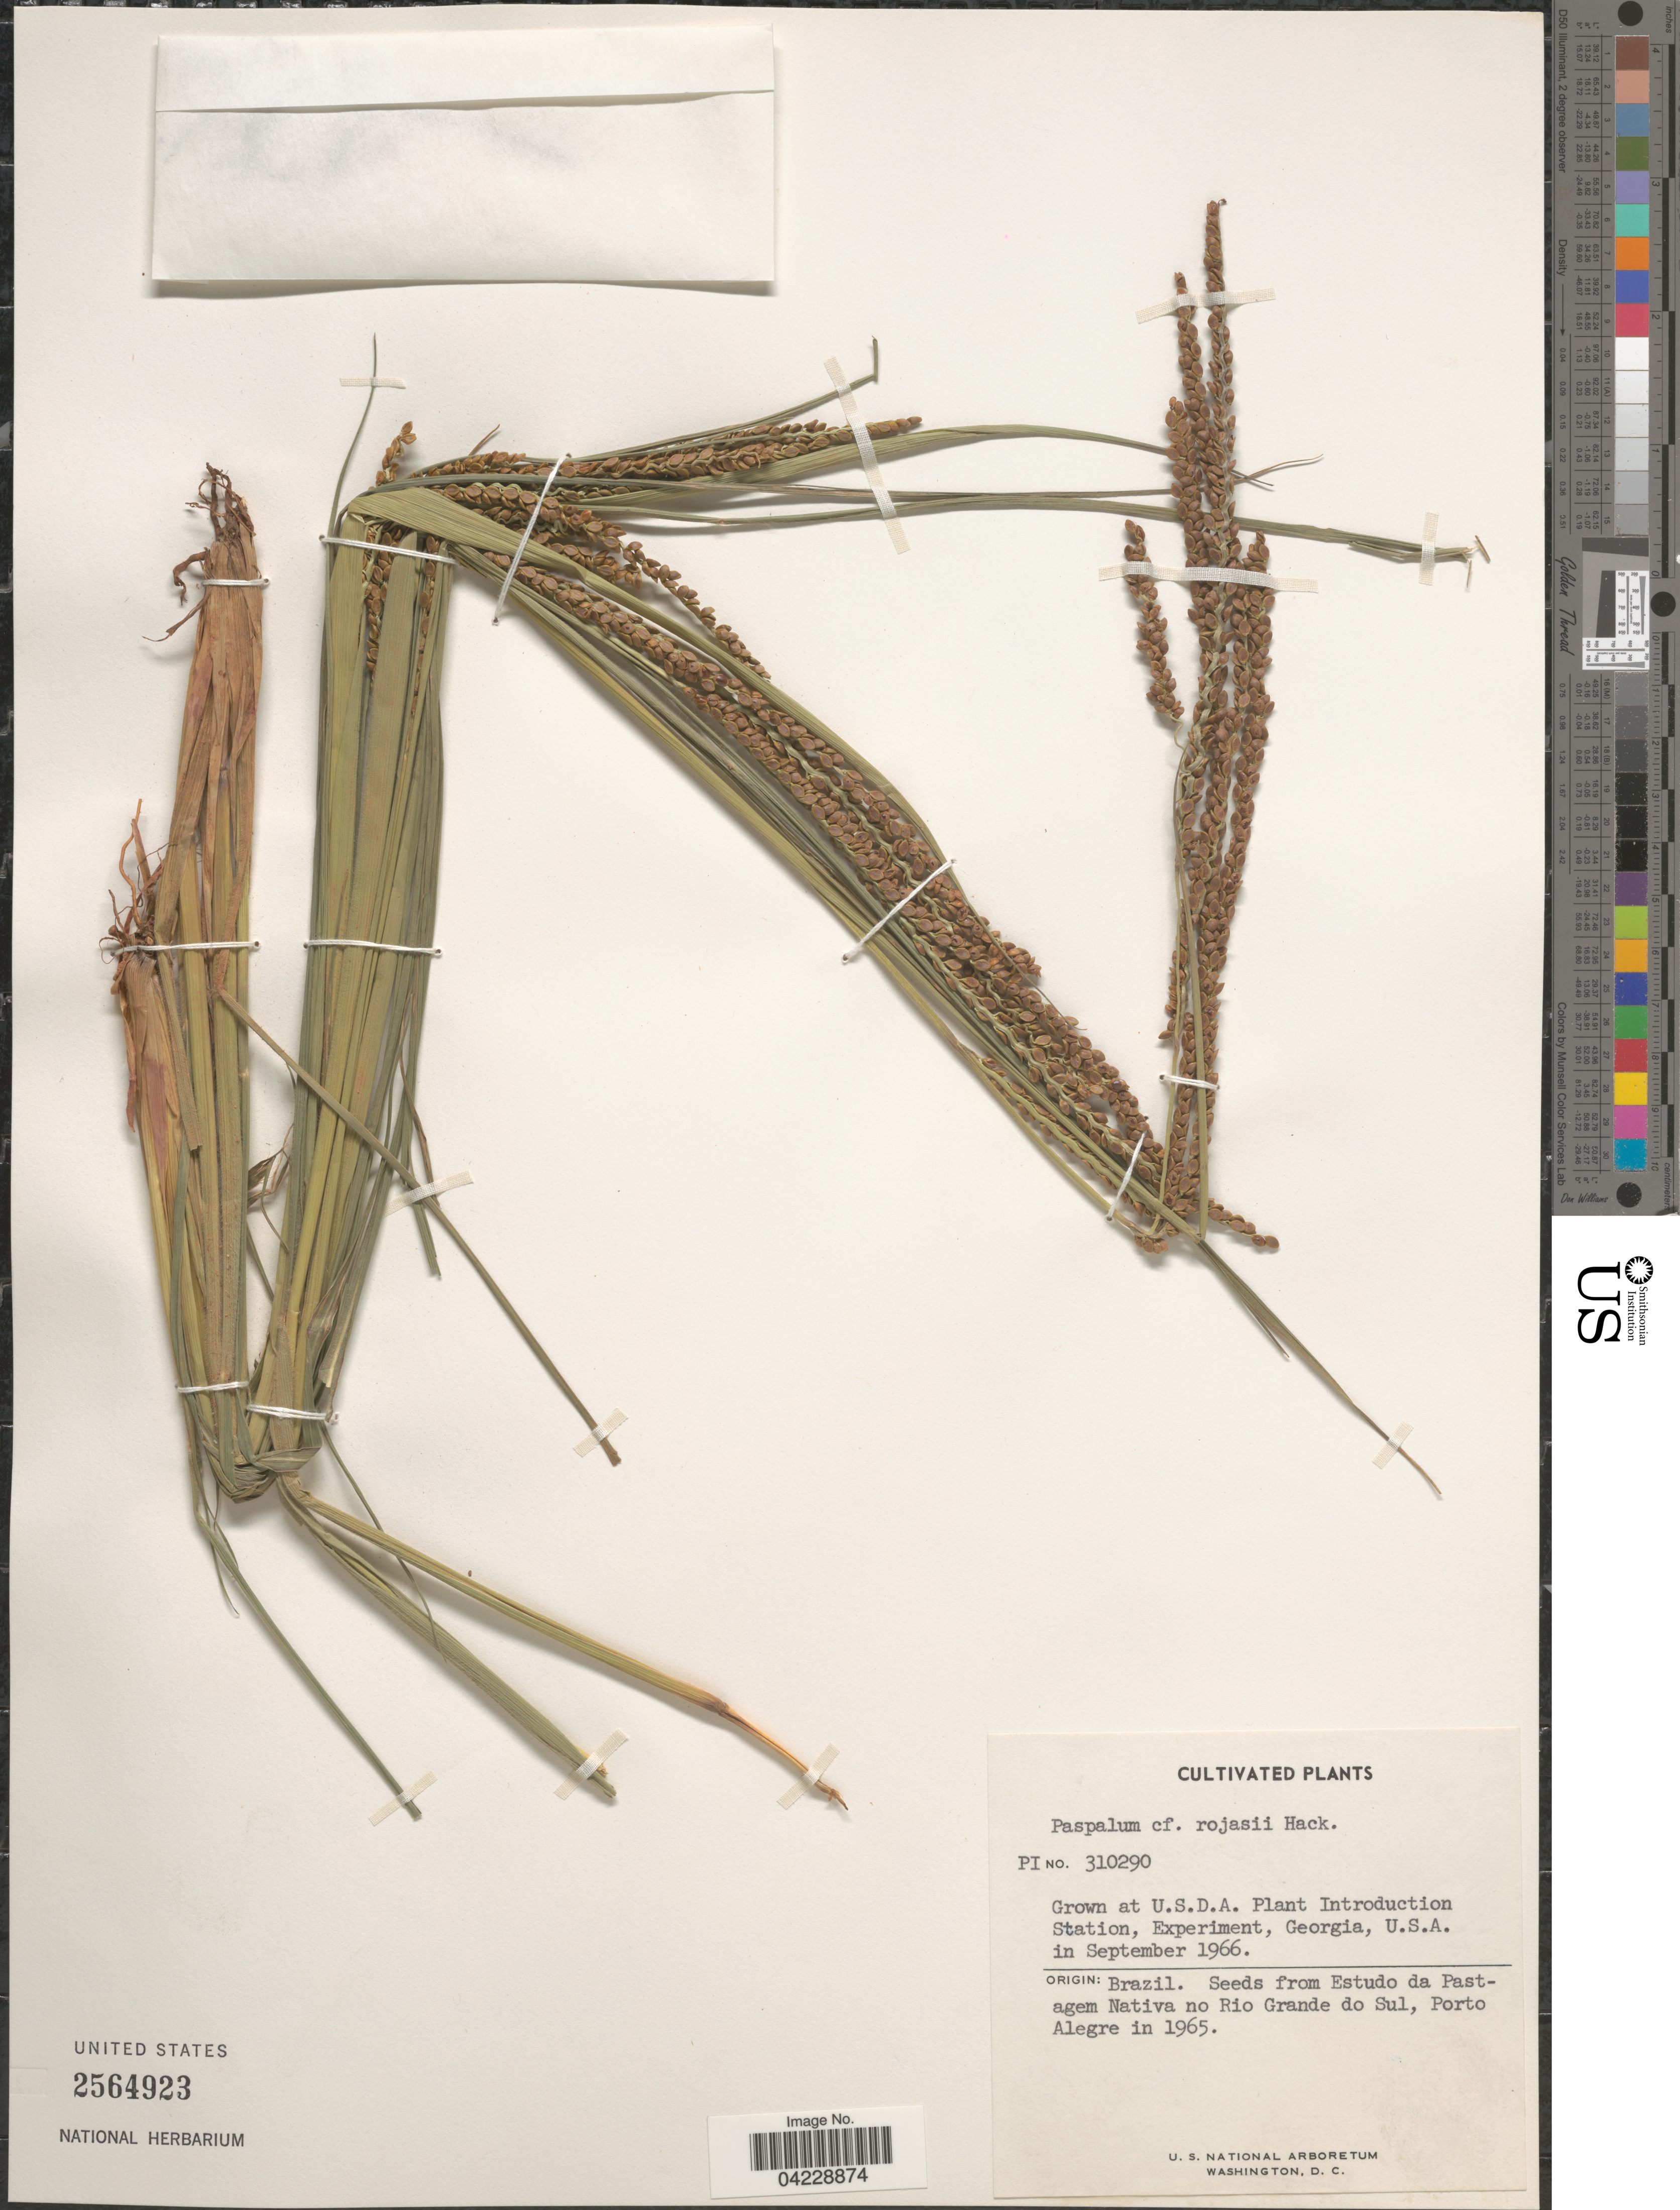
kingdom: Plantae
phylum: Tracheophyta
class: Liliopsida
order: Poales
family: Poaceae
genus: Paspalum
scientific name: Paspalum guenoarum var. rojasii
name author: (Hack.) Parodi ex Burkart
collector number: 310290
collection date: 1966-09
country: United States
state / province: Georgia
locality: U.S.D.A. Plant Introduction Station. Experiment.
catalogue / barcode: US 2564923